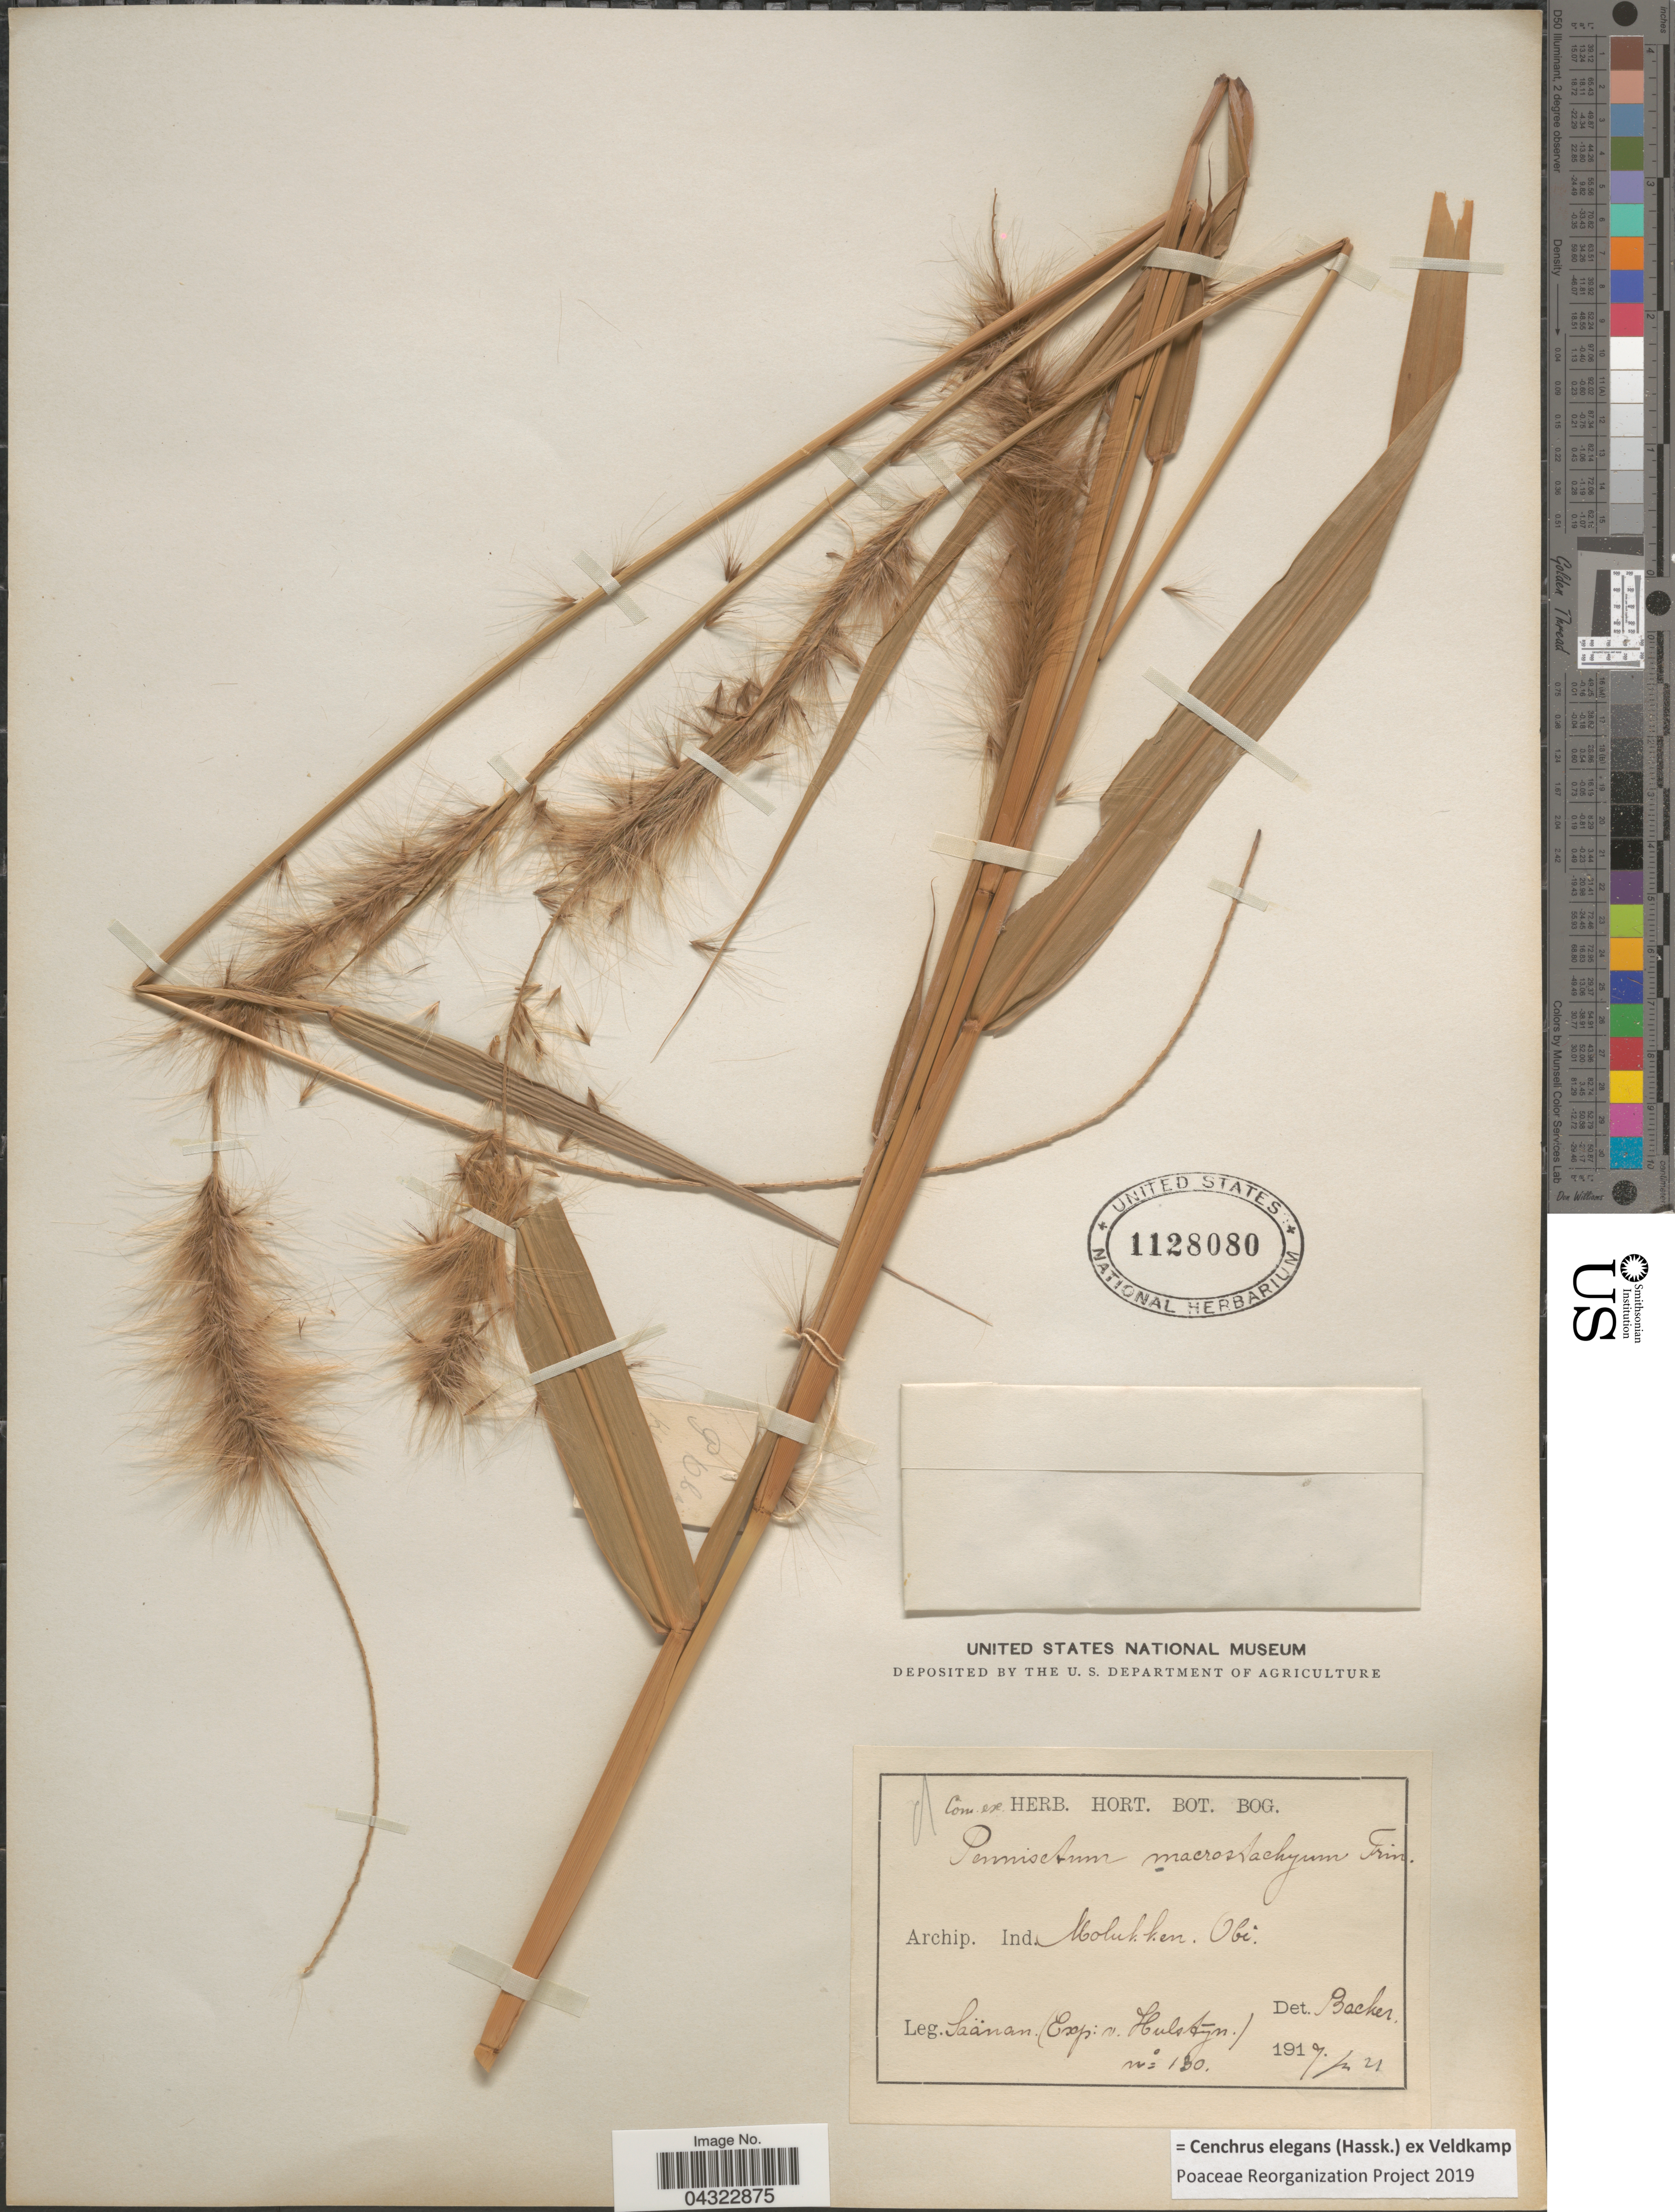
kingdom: Plantae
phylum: Tracheophyta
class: Liliopsida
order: Poales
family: Poaceae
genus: Cenchrus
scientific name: Cenchrus elegans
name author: (Hassk.) Veldkamp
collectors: Saänan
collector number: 130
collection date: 1917-06-21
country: Indonesia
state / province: Maluku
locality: Archip. Ind. Molukken. Obi. (Exp. v. Hulstijn.).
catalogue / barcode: US 1128080